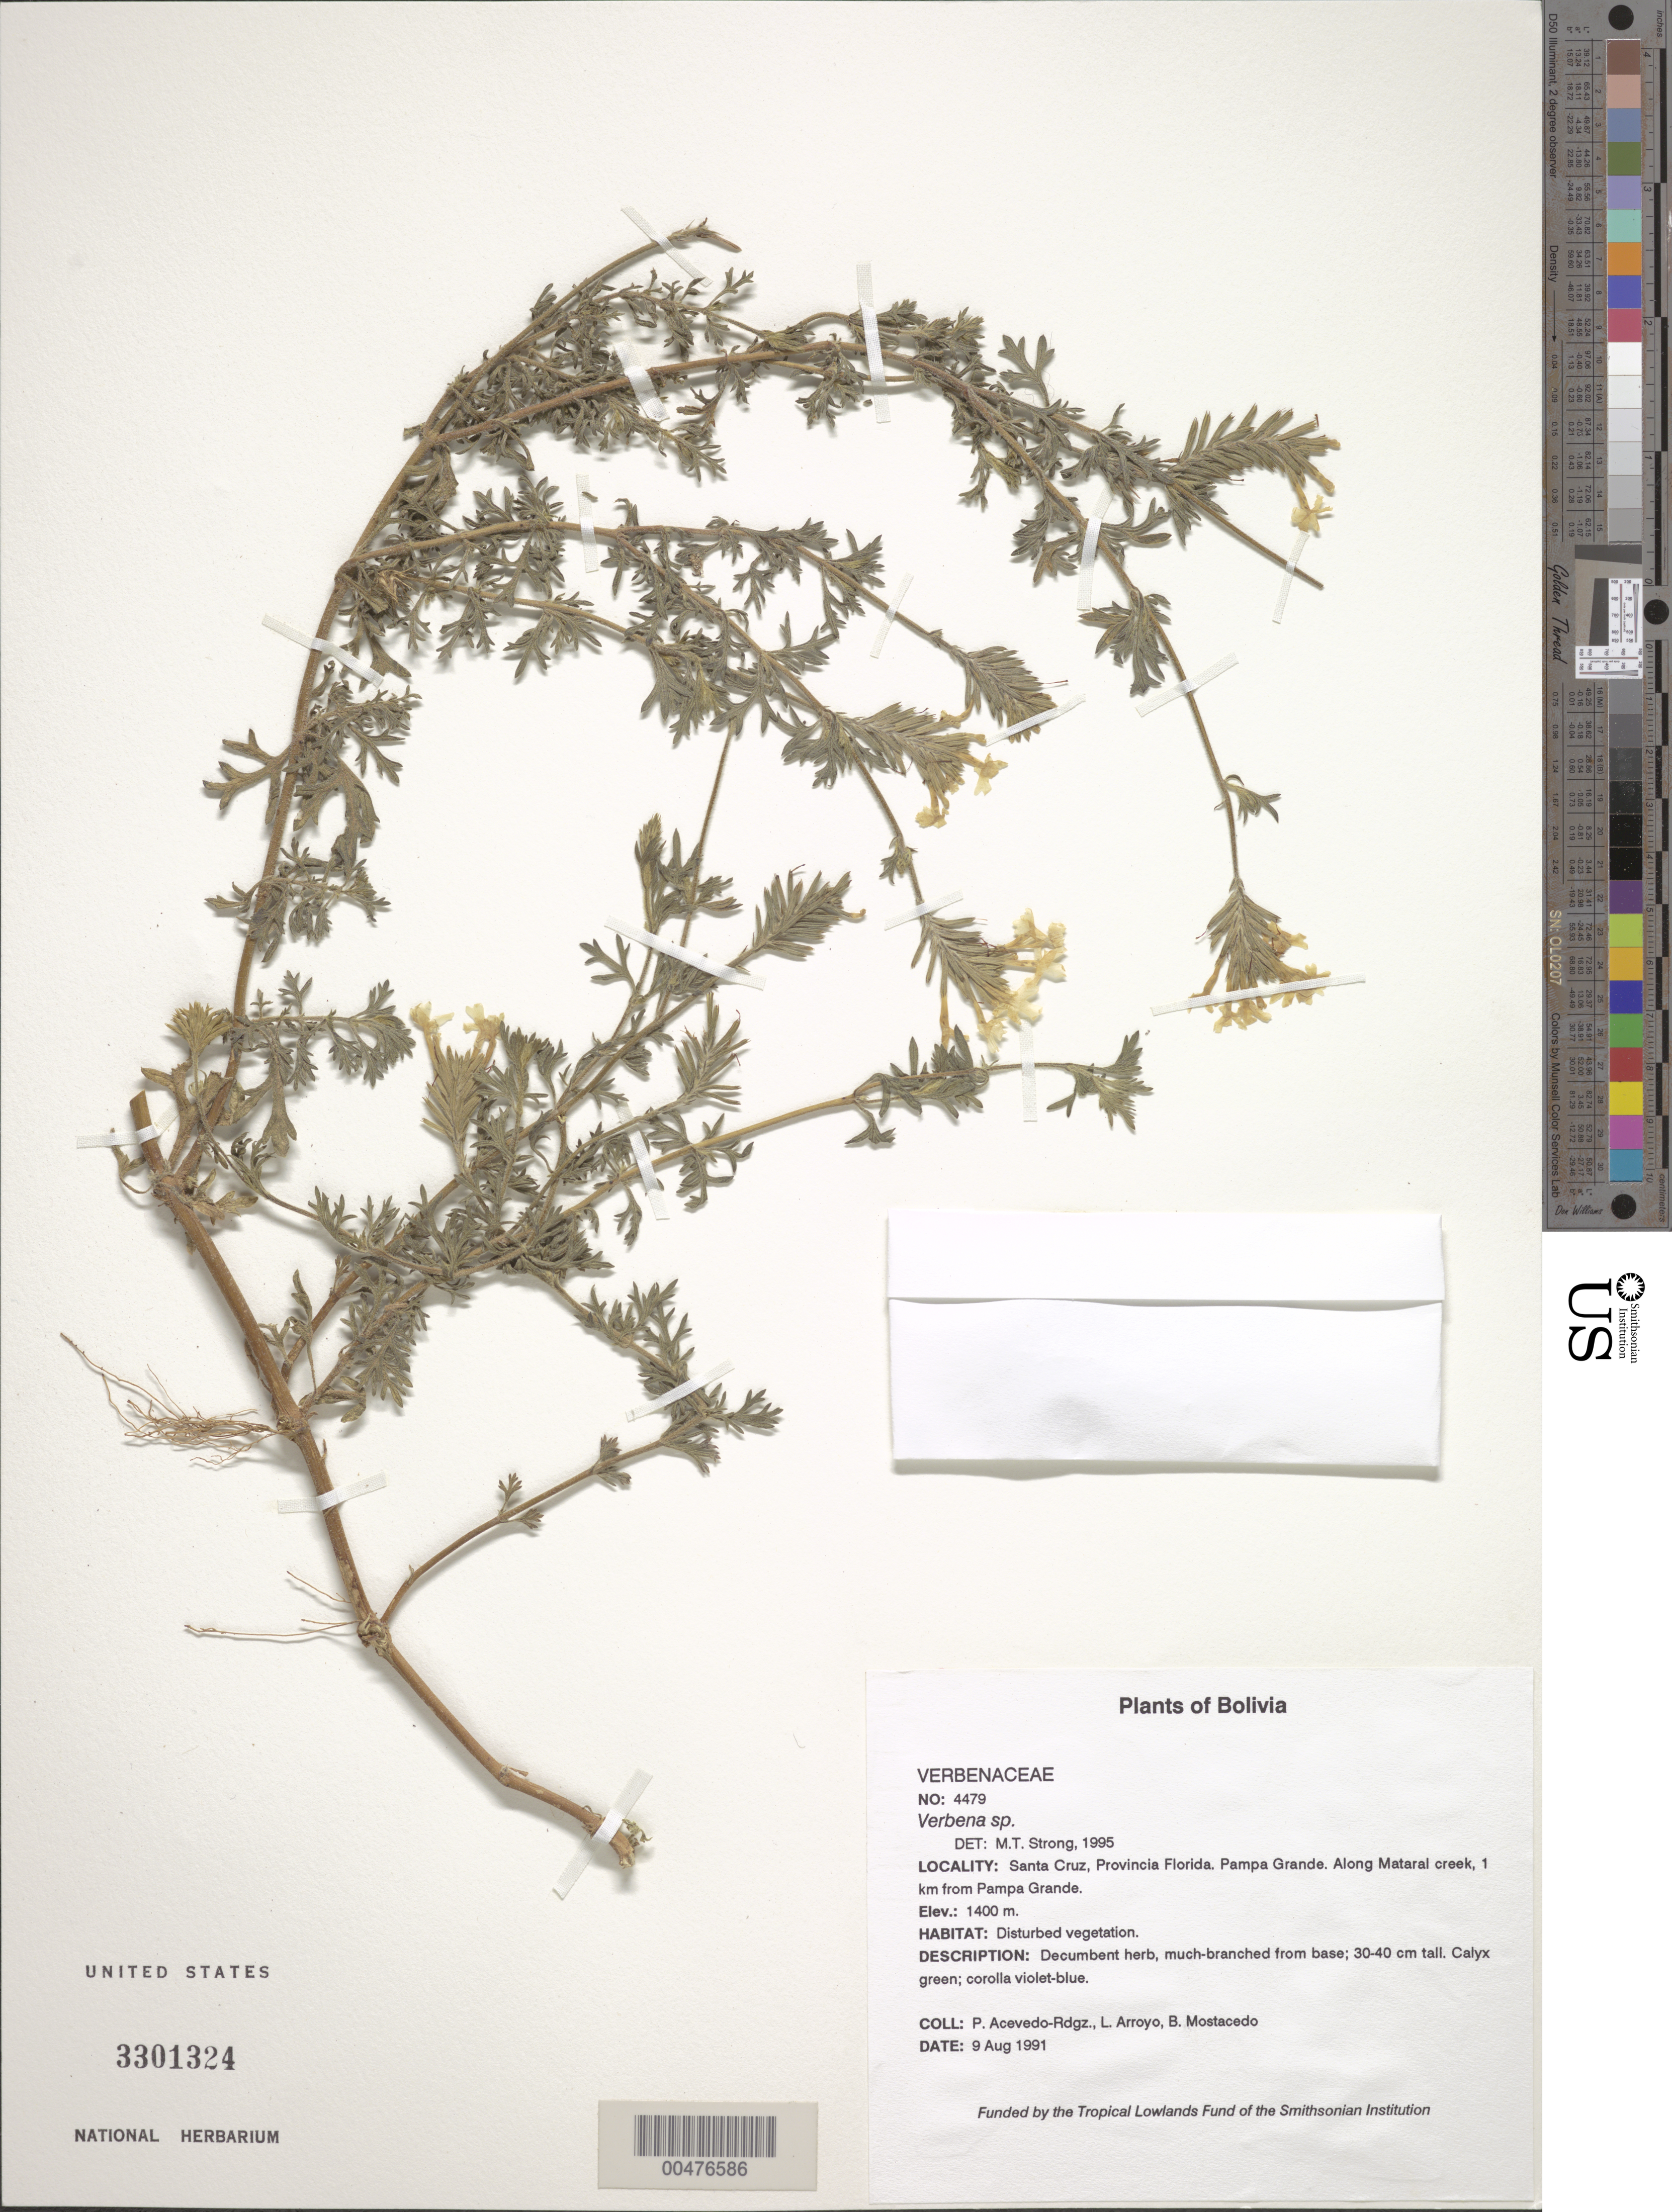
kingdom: Plantae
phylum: Tracheophyta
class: Magnoliopsida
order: Lamiales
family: Verbenaceae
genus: Verbena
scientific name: Verbena sp.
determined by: Strong, M. T., (US), Smithsonian Institution - National Museum of Natural History (UNITED STATES)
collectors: P. Acevedo-Rodr., L. Arroyo & B. Mostacedo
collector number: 4479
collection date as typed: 09 Aug 1991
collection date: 1991-08-09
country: Bolivia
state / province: Santa Cruz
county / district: Florida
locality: Pampa Grande. Along Mataral creek, 1 km from Pampa Grande.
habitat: Disturbed vegetation.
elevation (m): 1400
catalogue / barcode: US 3301324